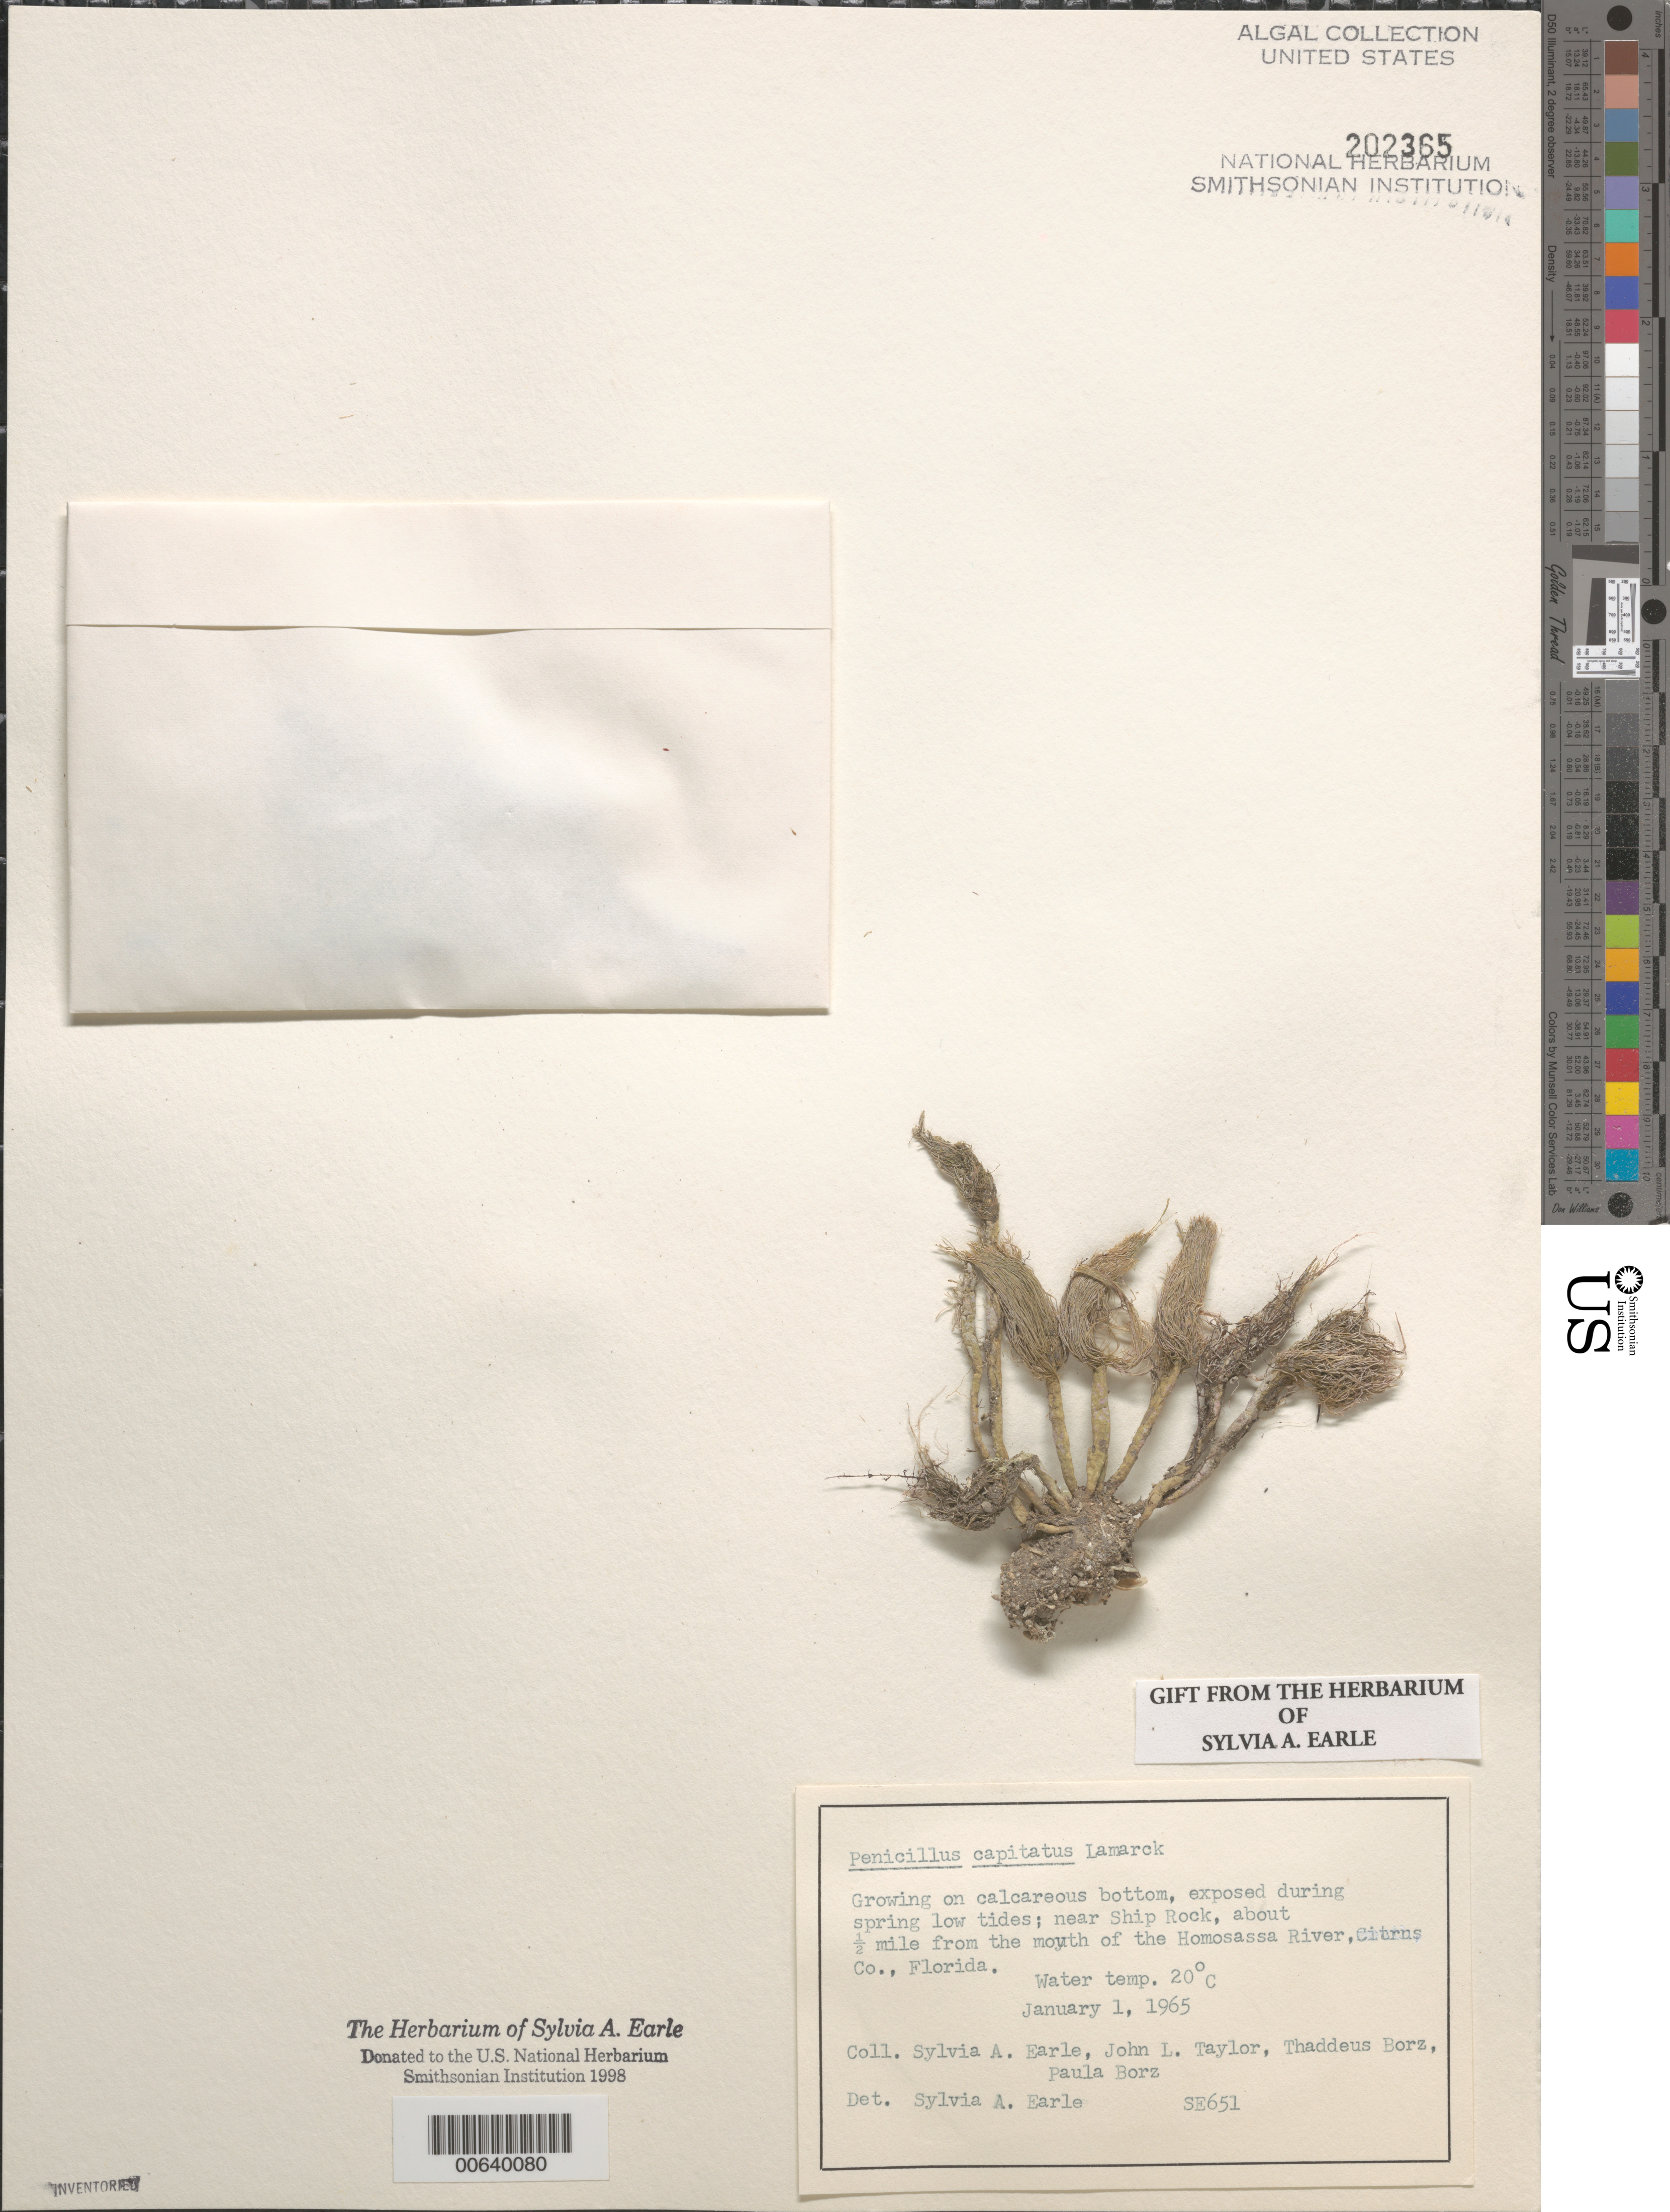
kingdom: Plantae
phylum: Chlorophyta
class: Ulvophyceae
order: Bryopsidales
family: Udoteaceae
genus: Penicillus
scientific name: Penicillus capitatus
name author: Lam.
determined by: Earle, S. A.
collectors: S. A. Earle, J. L. Taylor, T. Borz & P. Borz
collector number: SE 651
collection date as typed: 01 Jan 1965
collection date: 1965-01-01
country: United States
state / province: Florida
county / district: Citrus County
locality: Ca. 0.5 mile off Homosassa River mouth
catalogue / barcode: US 202365